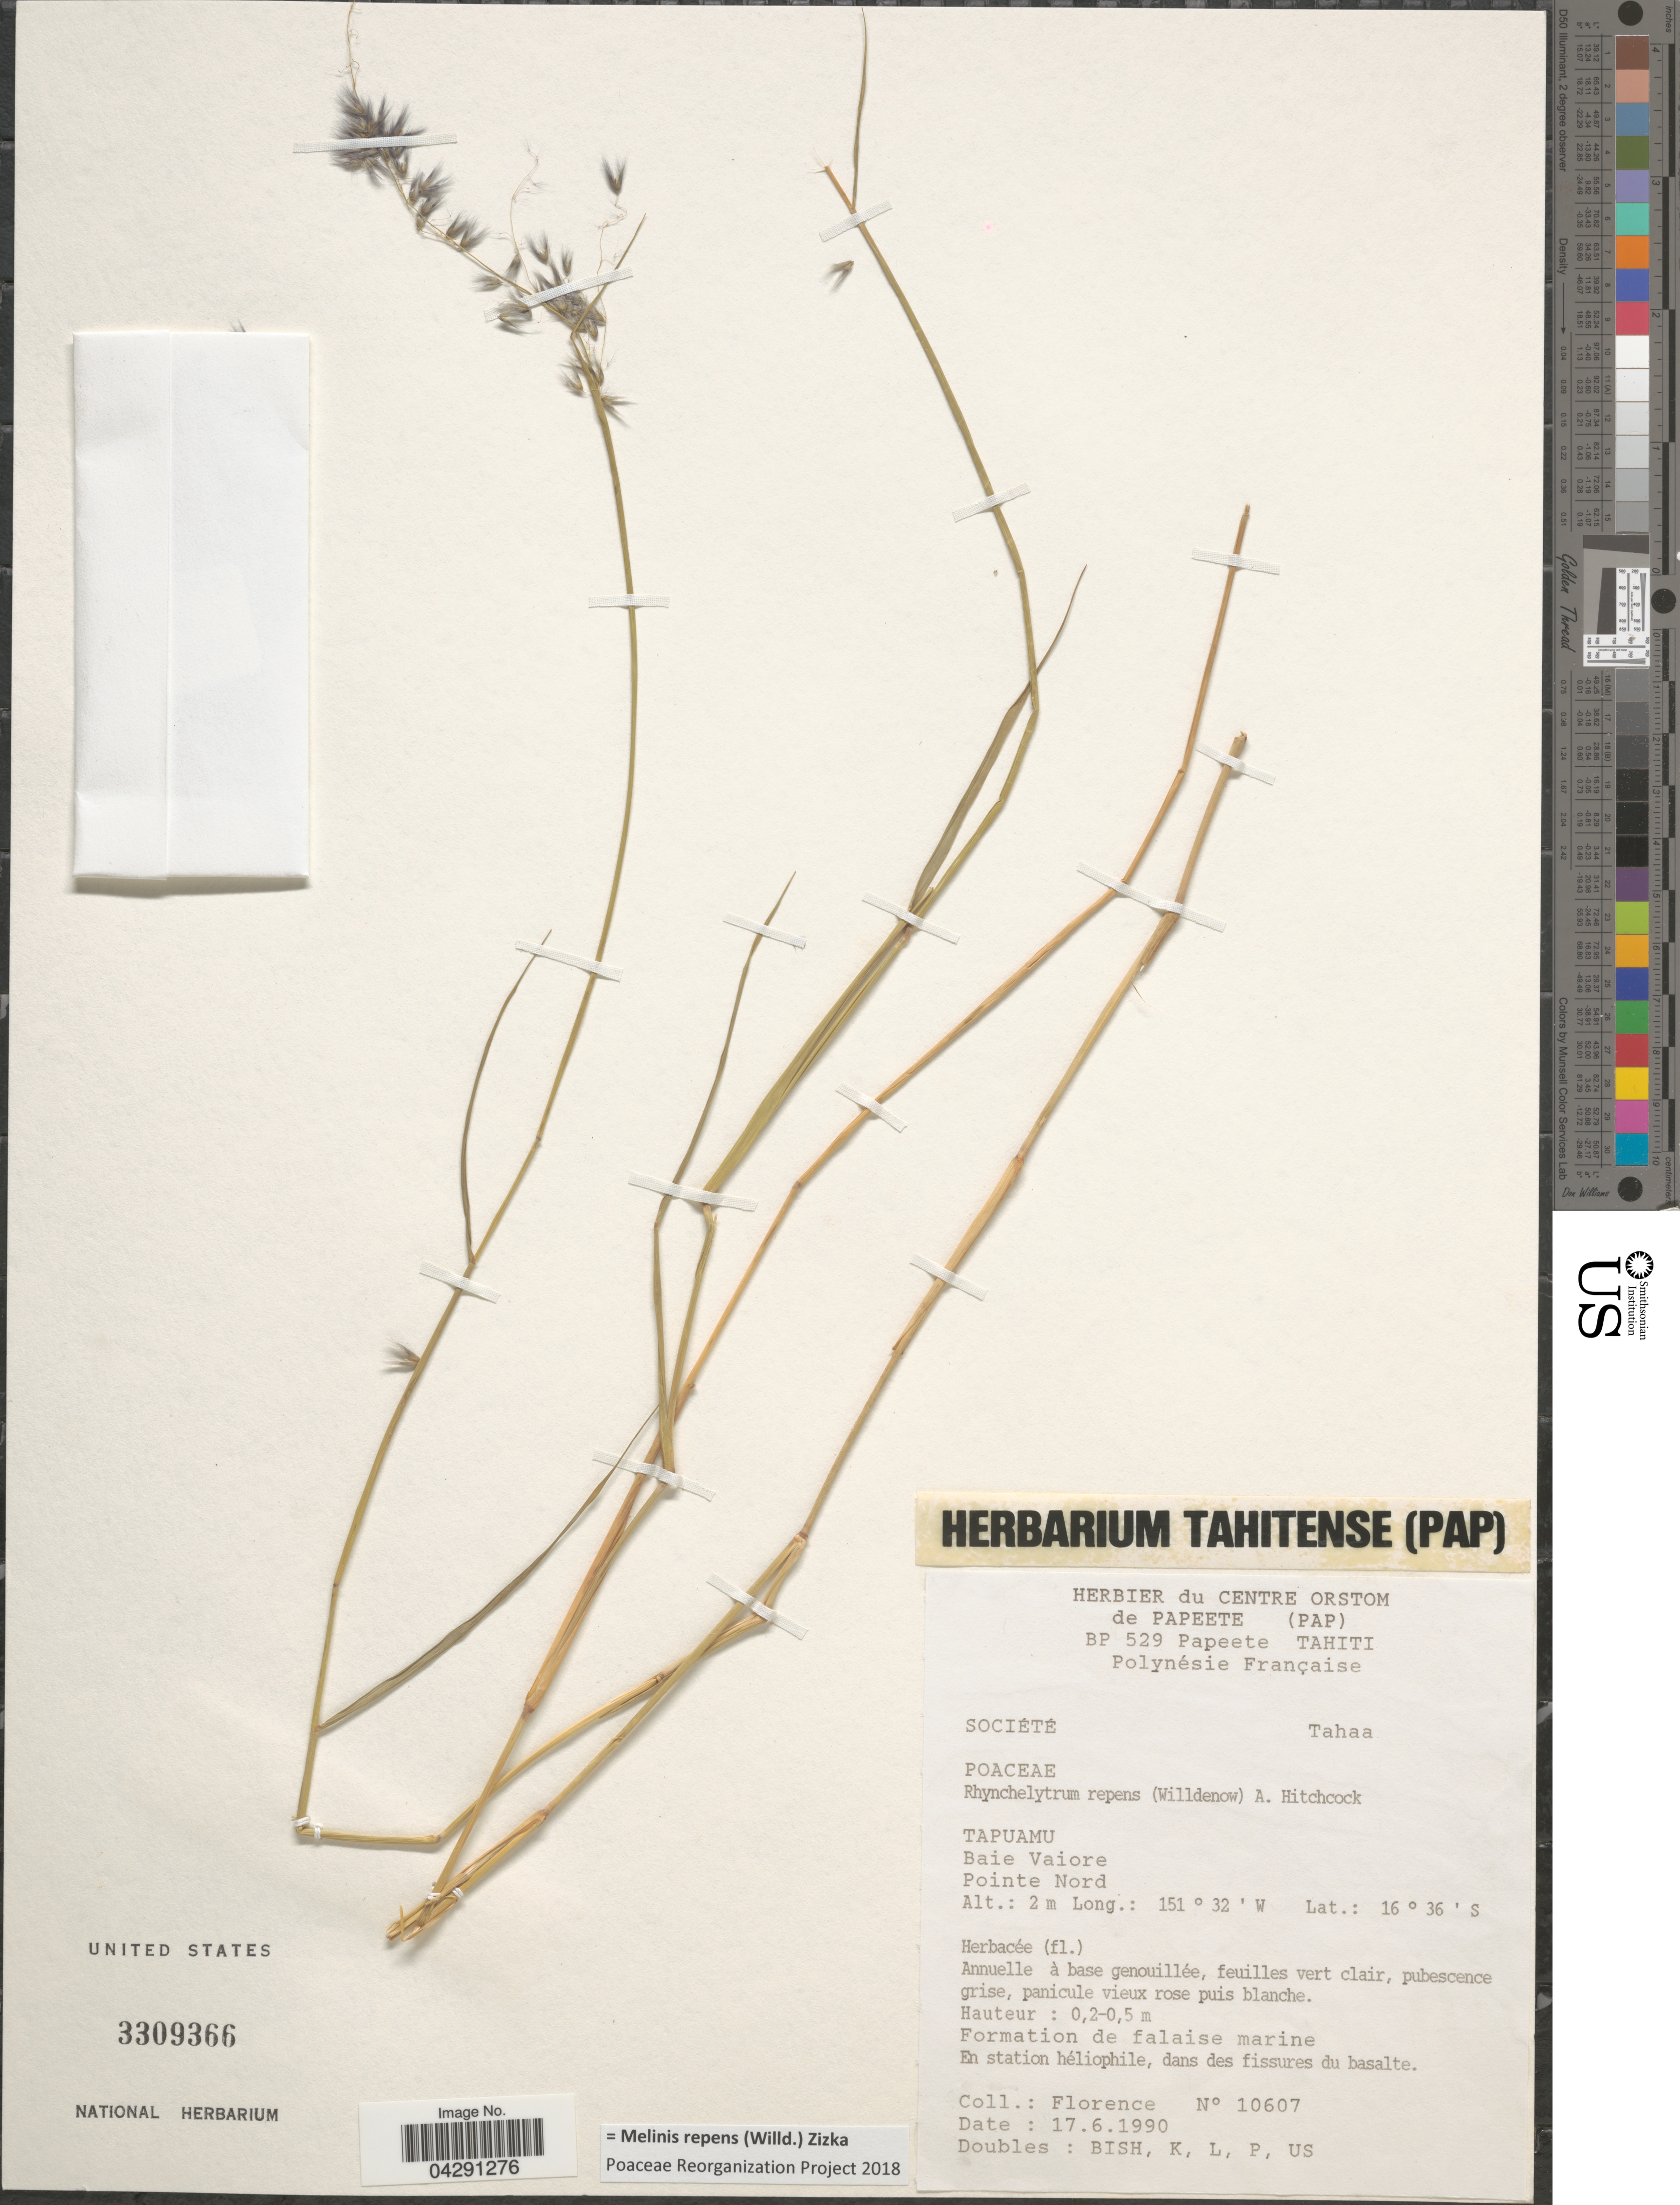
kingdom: Plantae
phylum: Tracheophyta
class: Liliopsida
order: Poales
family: Poaceae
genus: Melinis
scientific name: Melinis repens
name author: (Willd.) Zizka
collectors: -. Florence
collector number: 10607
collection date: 1990-06-17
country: French Polynesia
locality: Polynésie Française. Société. Tahaa. Tapuamu. Baie Vaoire. Pointe Nord.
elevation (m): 2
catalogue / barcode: US 3309366